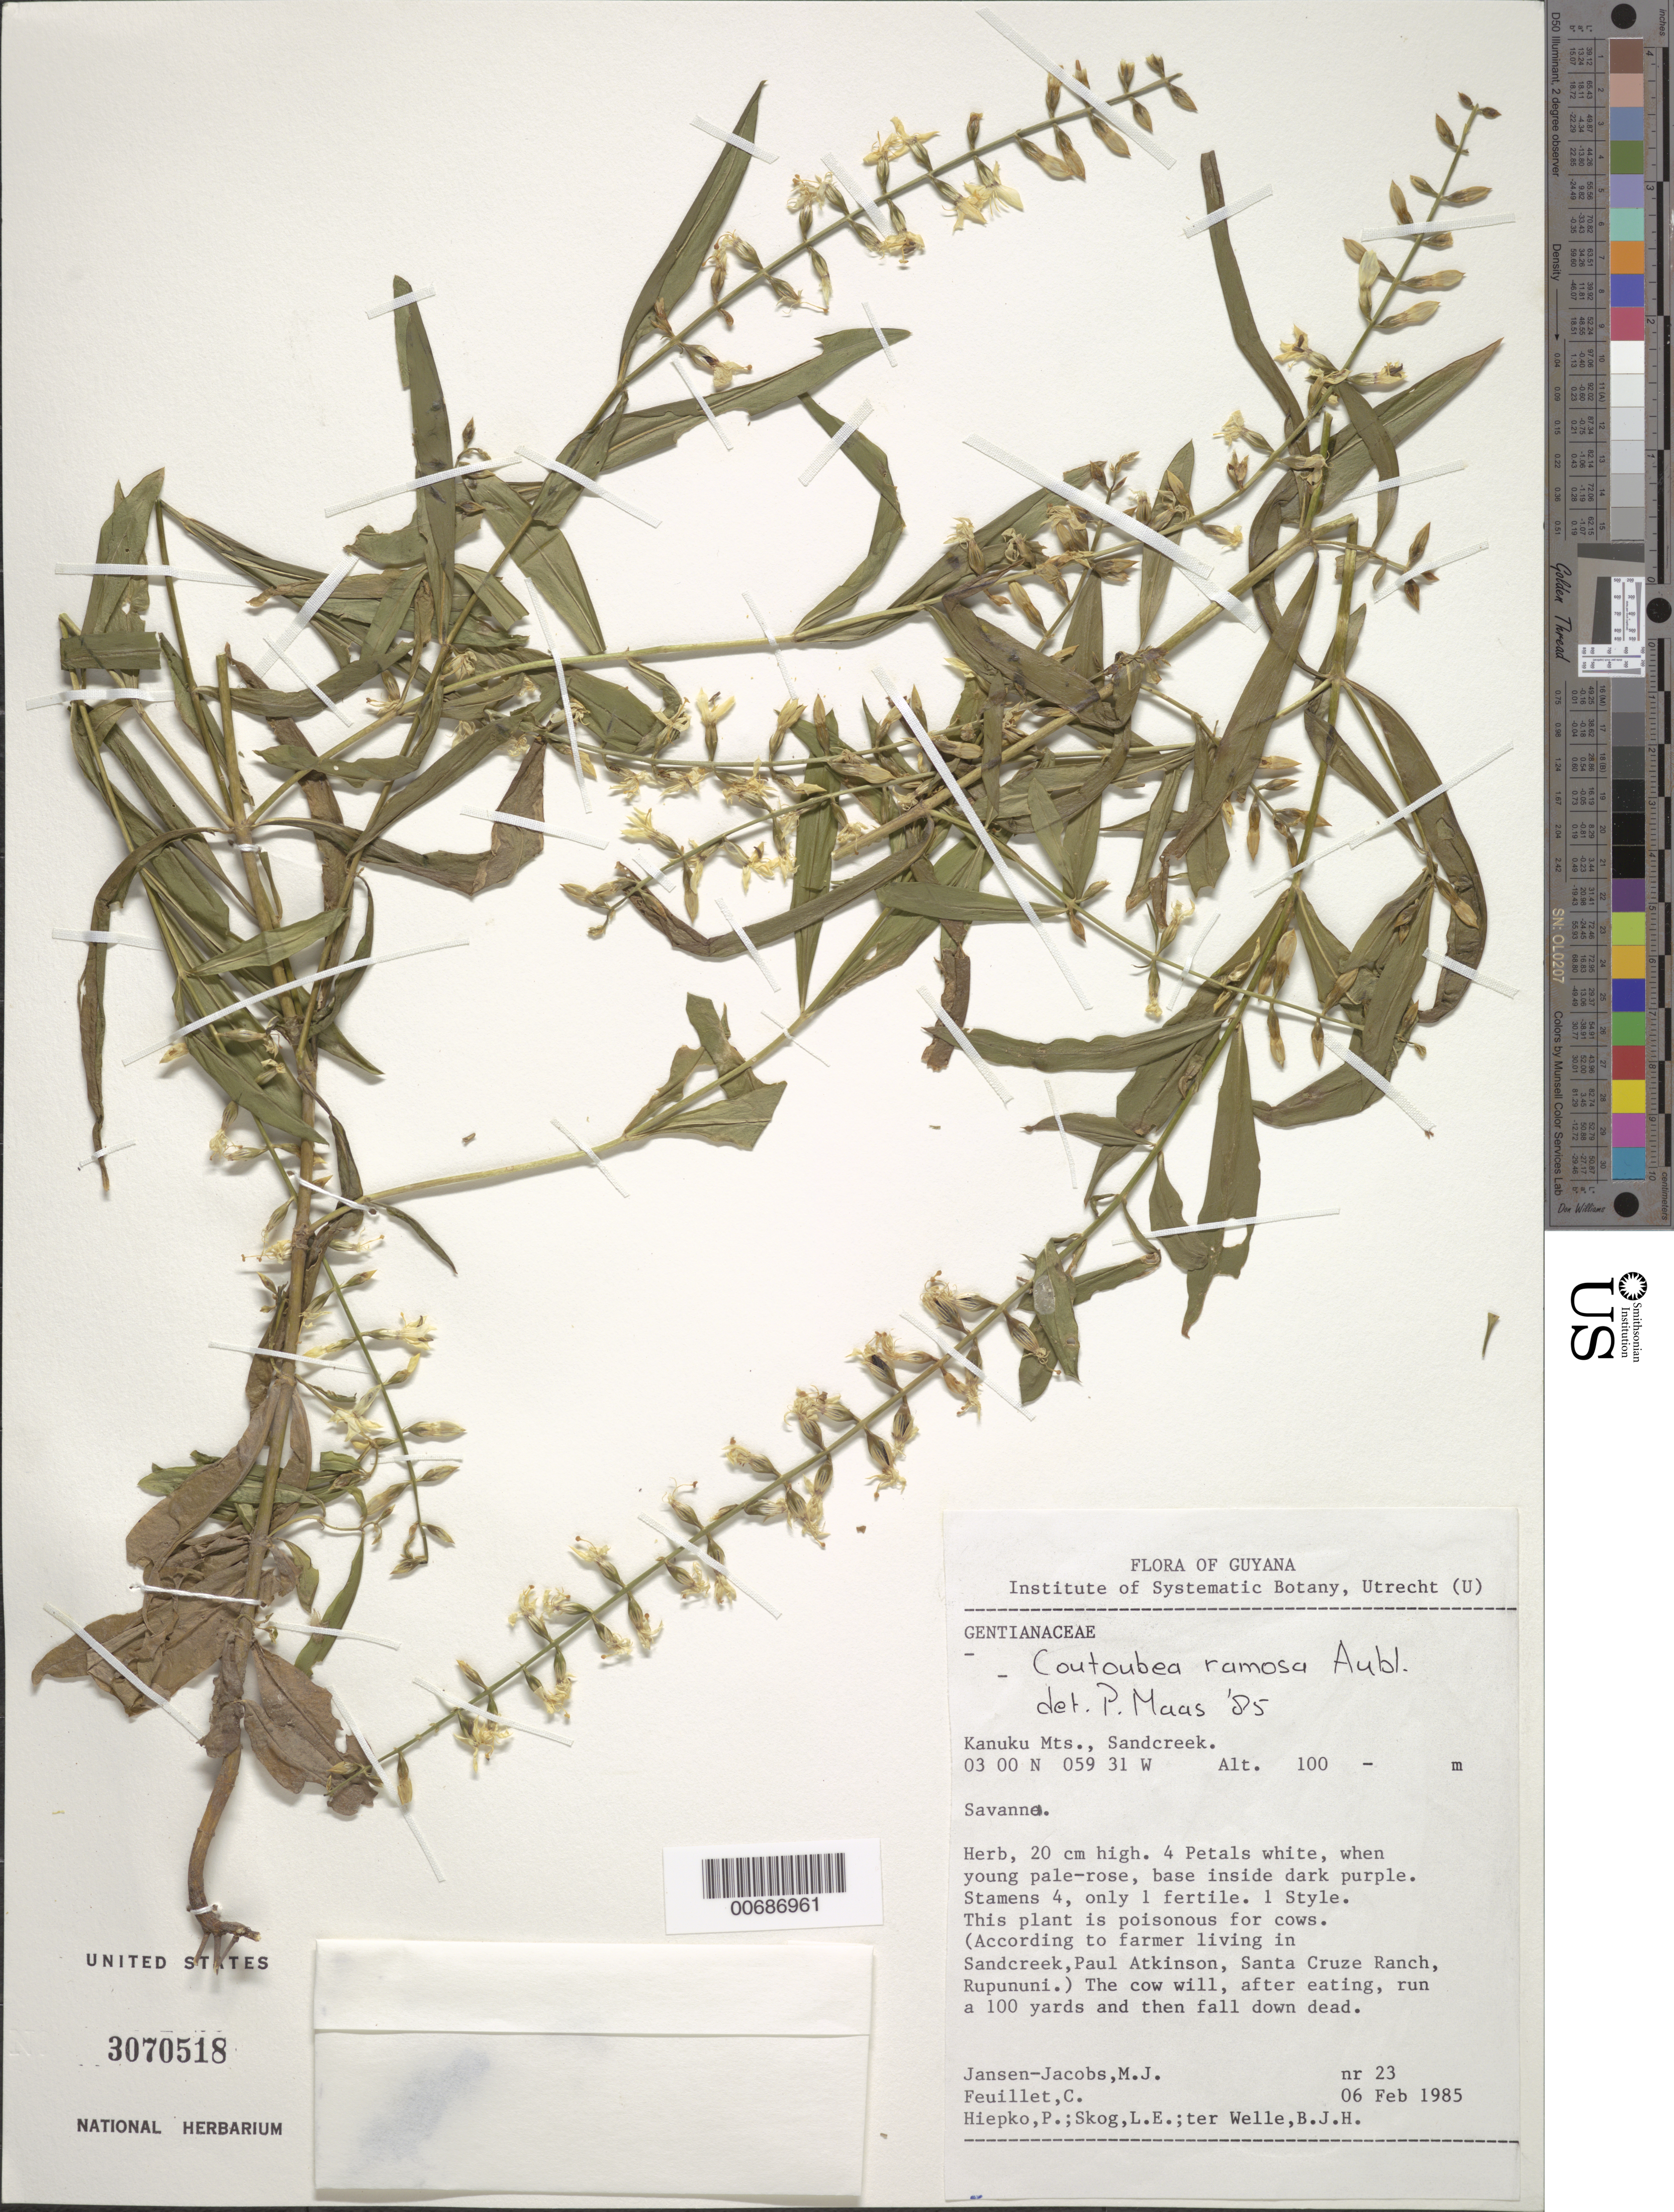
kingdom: Plantae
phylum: Tracheophyta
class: Magnoliopsida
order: Gentianales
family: Gentianaceae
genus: Coutoubea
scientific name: Coutoubea ramosa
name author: Aubl.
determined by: Maas, Paul J. M.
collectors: M. J. Jansen-Jacobs, C. Feuillet, P. H. Hiepko, L. E. Skog & B. Welle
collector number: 23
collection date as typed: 6-Feb-85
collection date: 1985-02-06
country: Guyana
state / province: U. Takutu-U. Essequibo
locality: Kanuku Mts., Sandcreek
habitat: Savanna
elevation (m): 100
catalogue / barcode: US 3070518